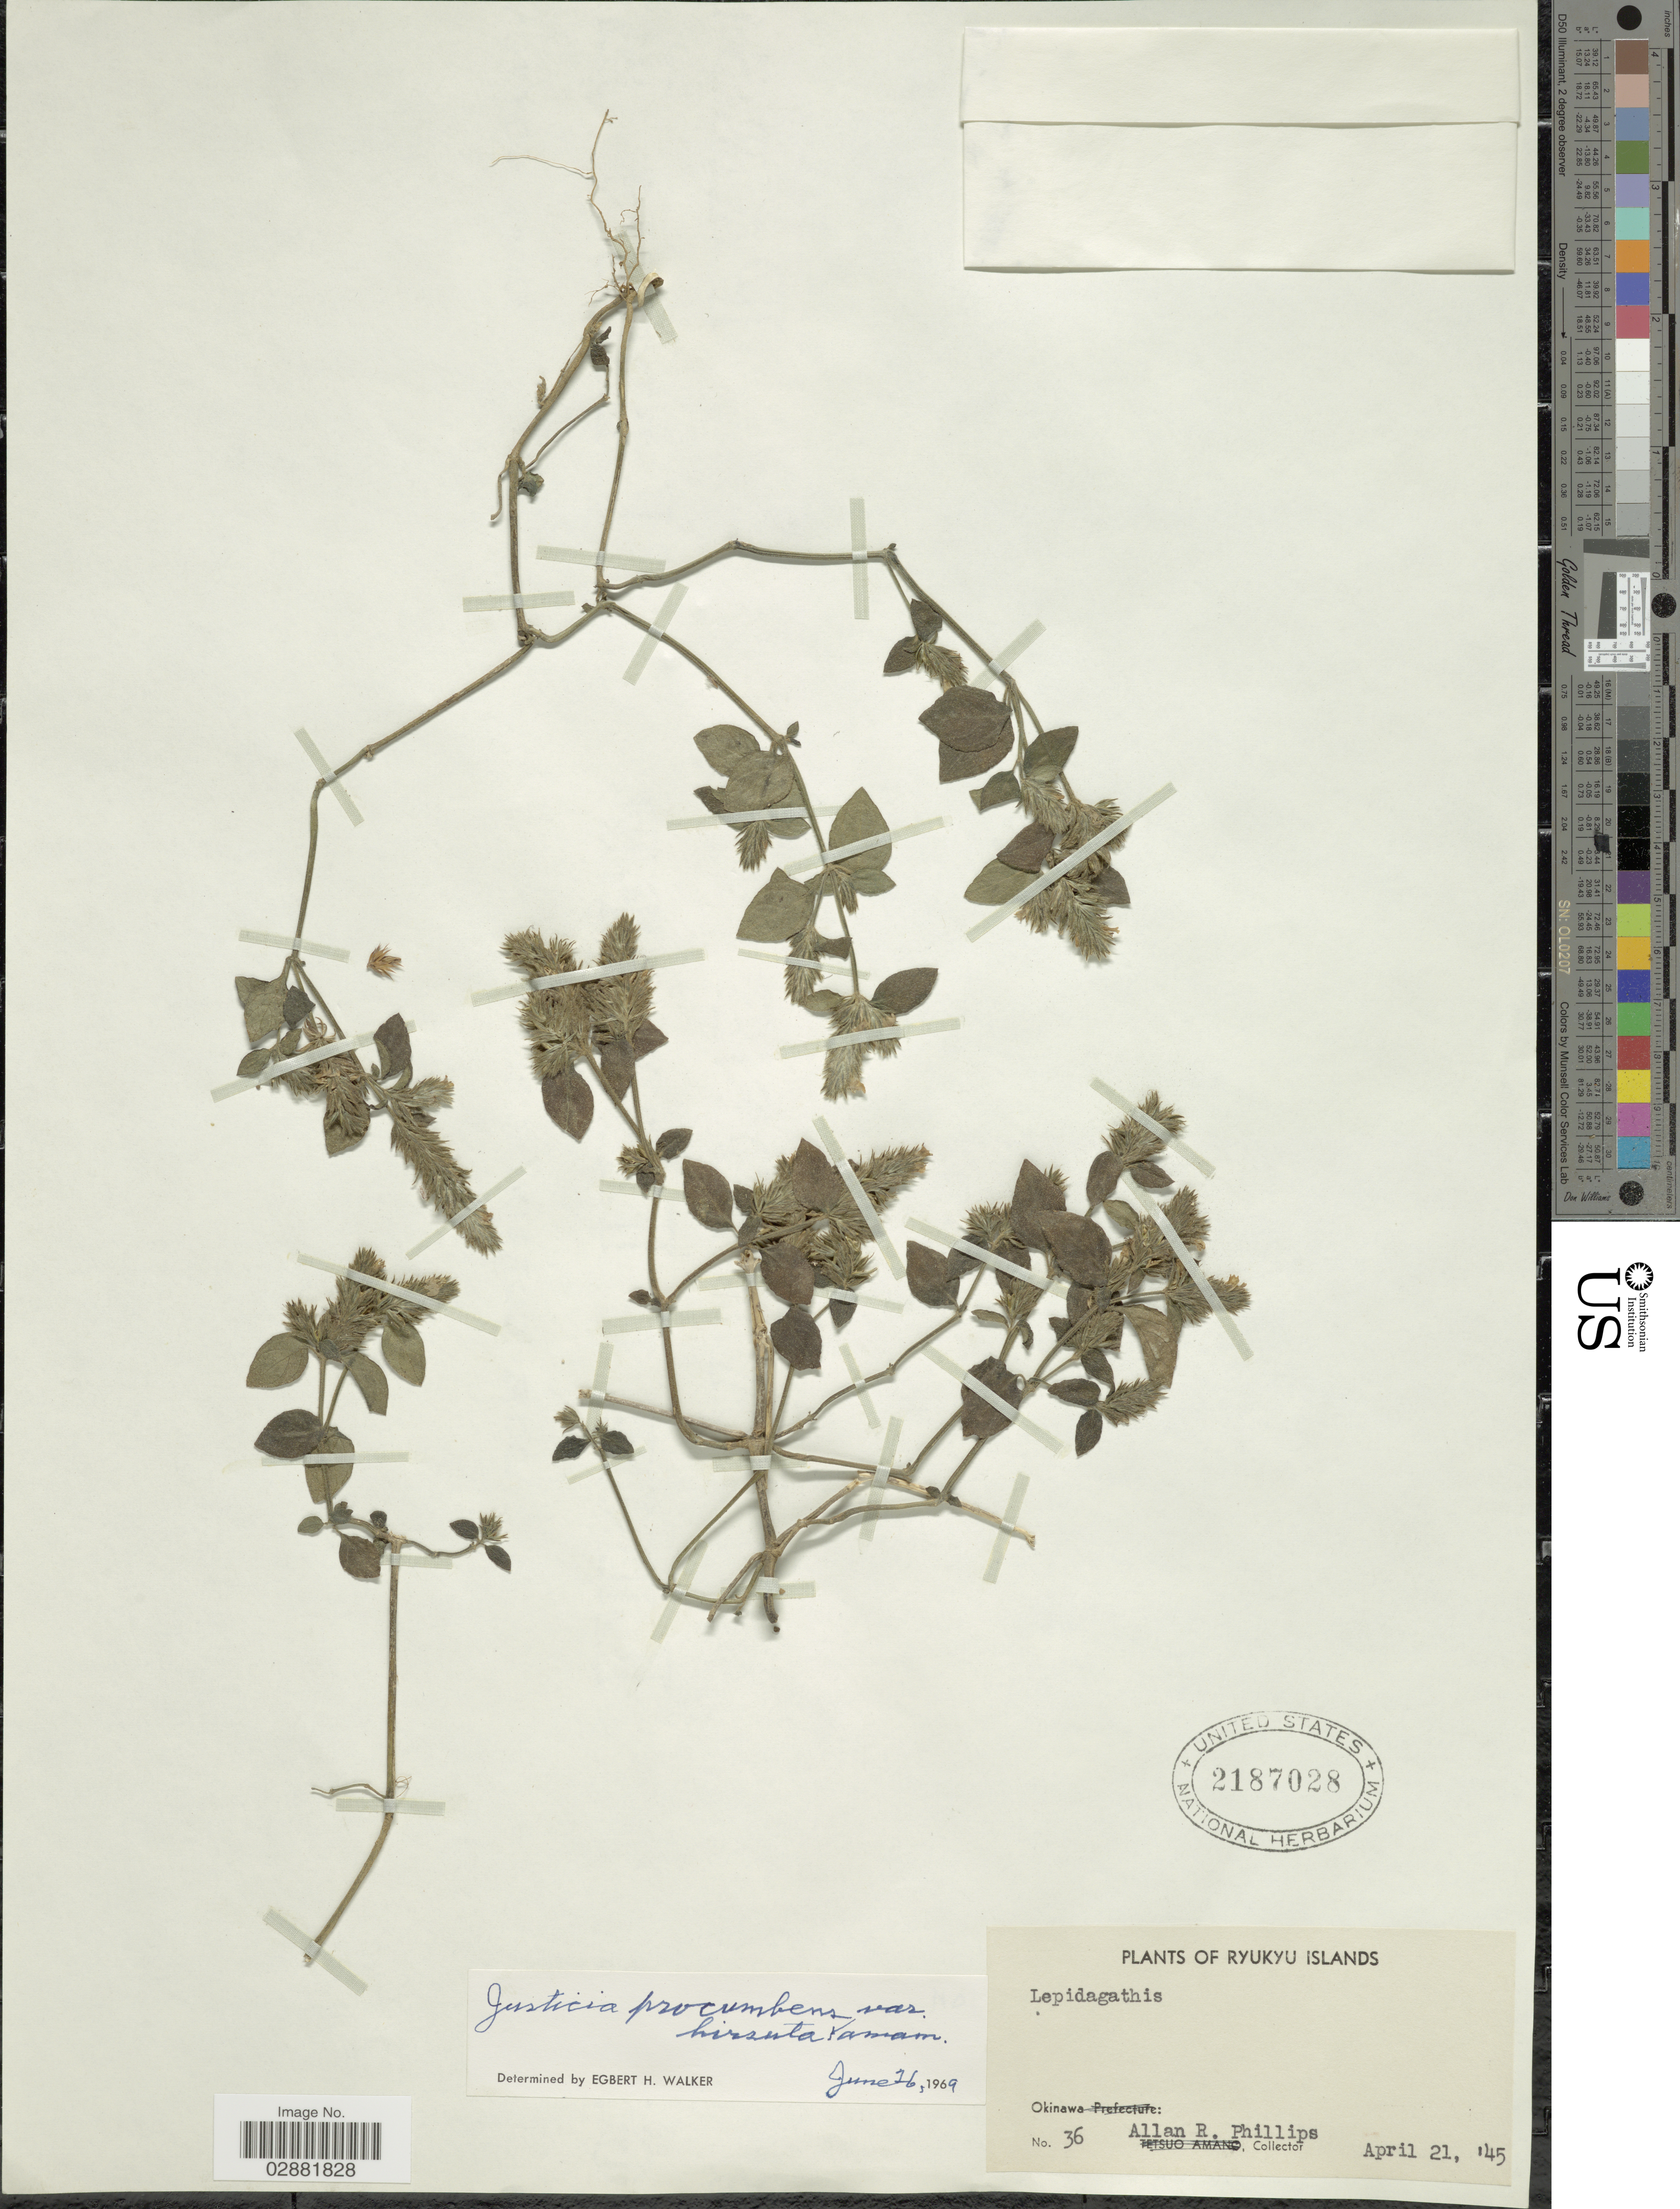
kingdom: Plantae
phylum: Tracheophyta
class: Magnoliopsida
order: Lamiales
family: Acanthaceae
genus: Justicia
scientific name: Justicia procumbens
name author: L.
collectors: A. R. Phillips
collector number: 36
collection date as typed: Transcribed d/m/y: 21/4/45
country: Japan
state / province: Okinawa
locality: Ryukyu Islands.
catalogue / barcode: US 2187028